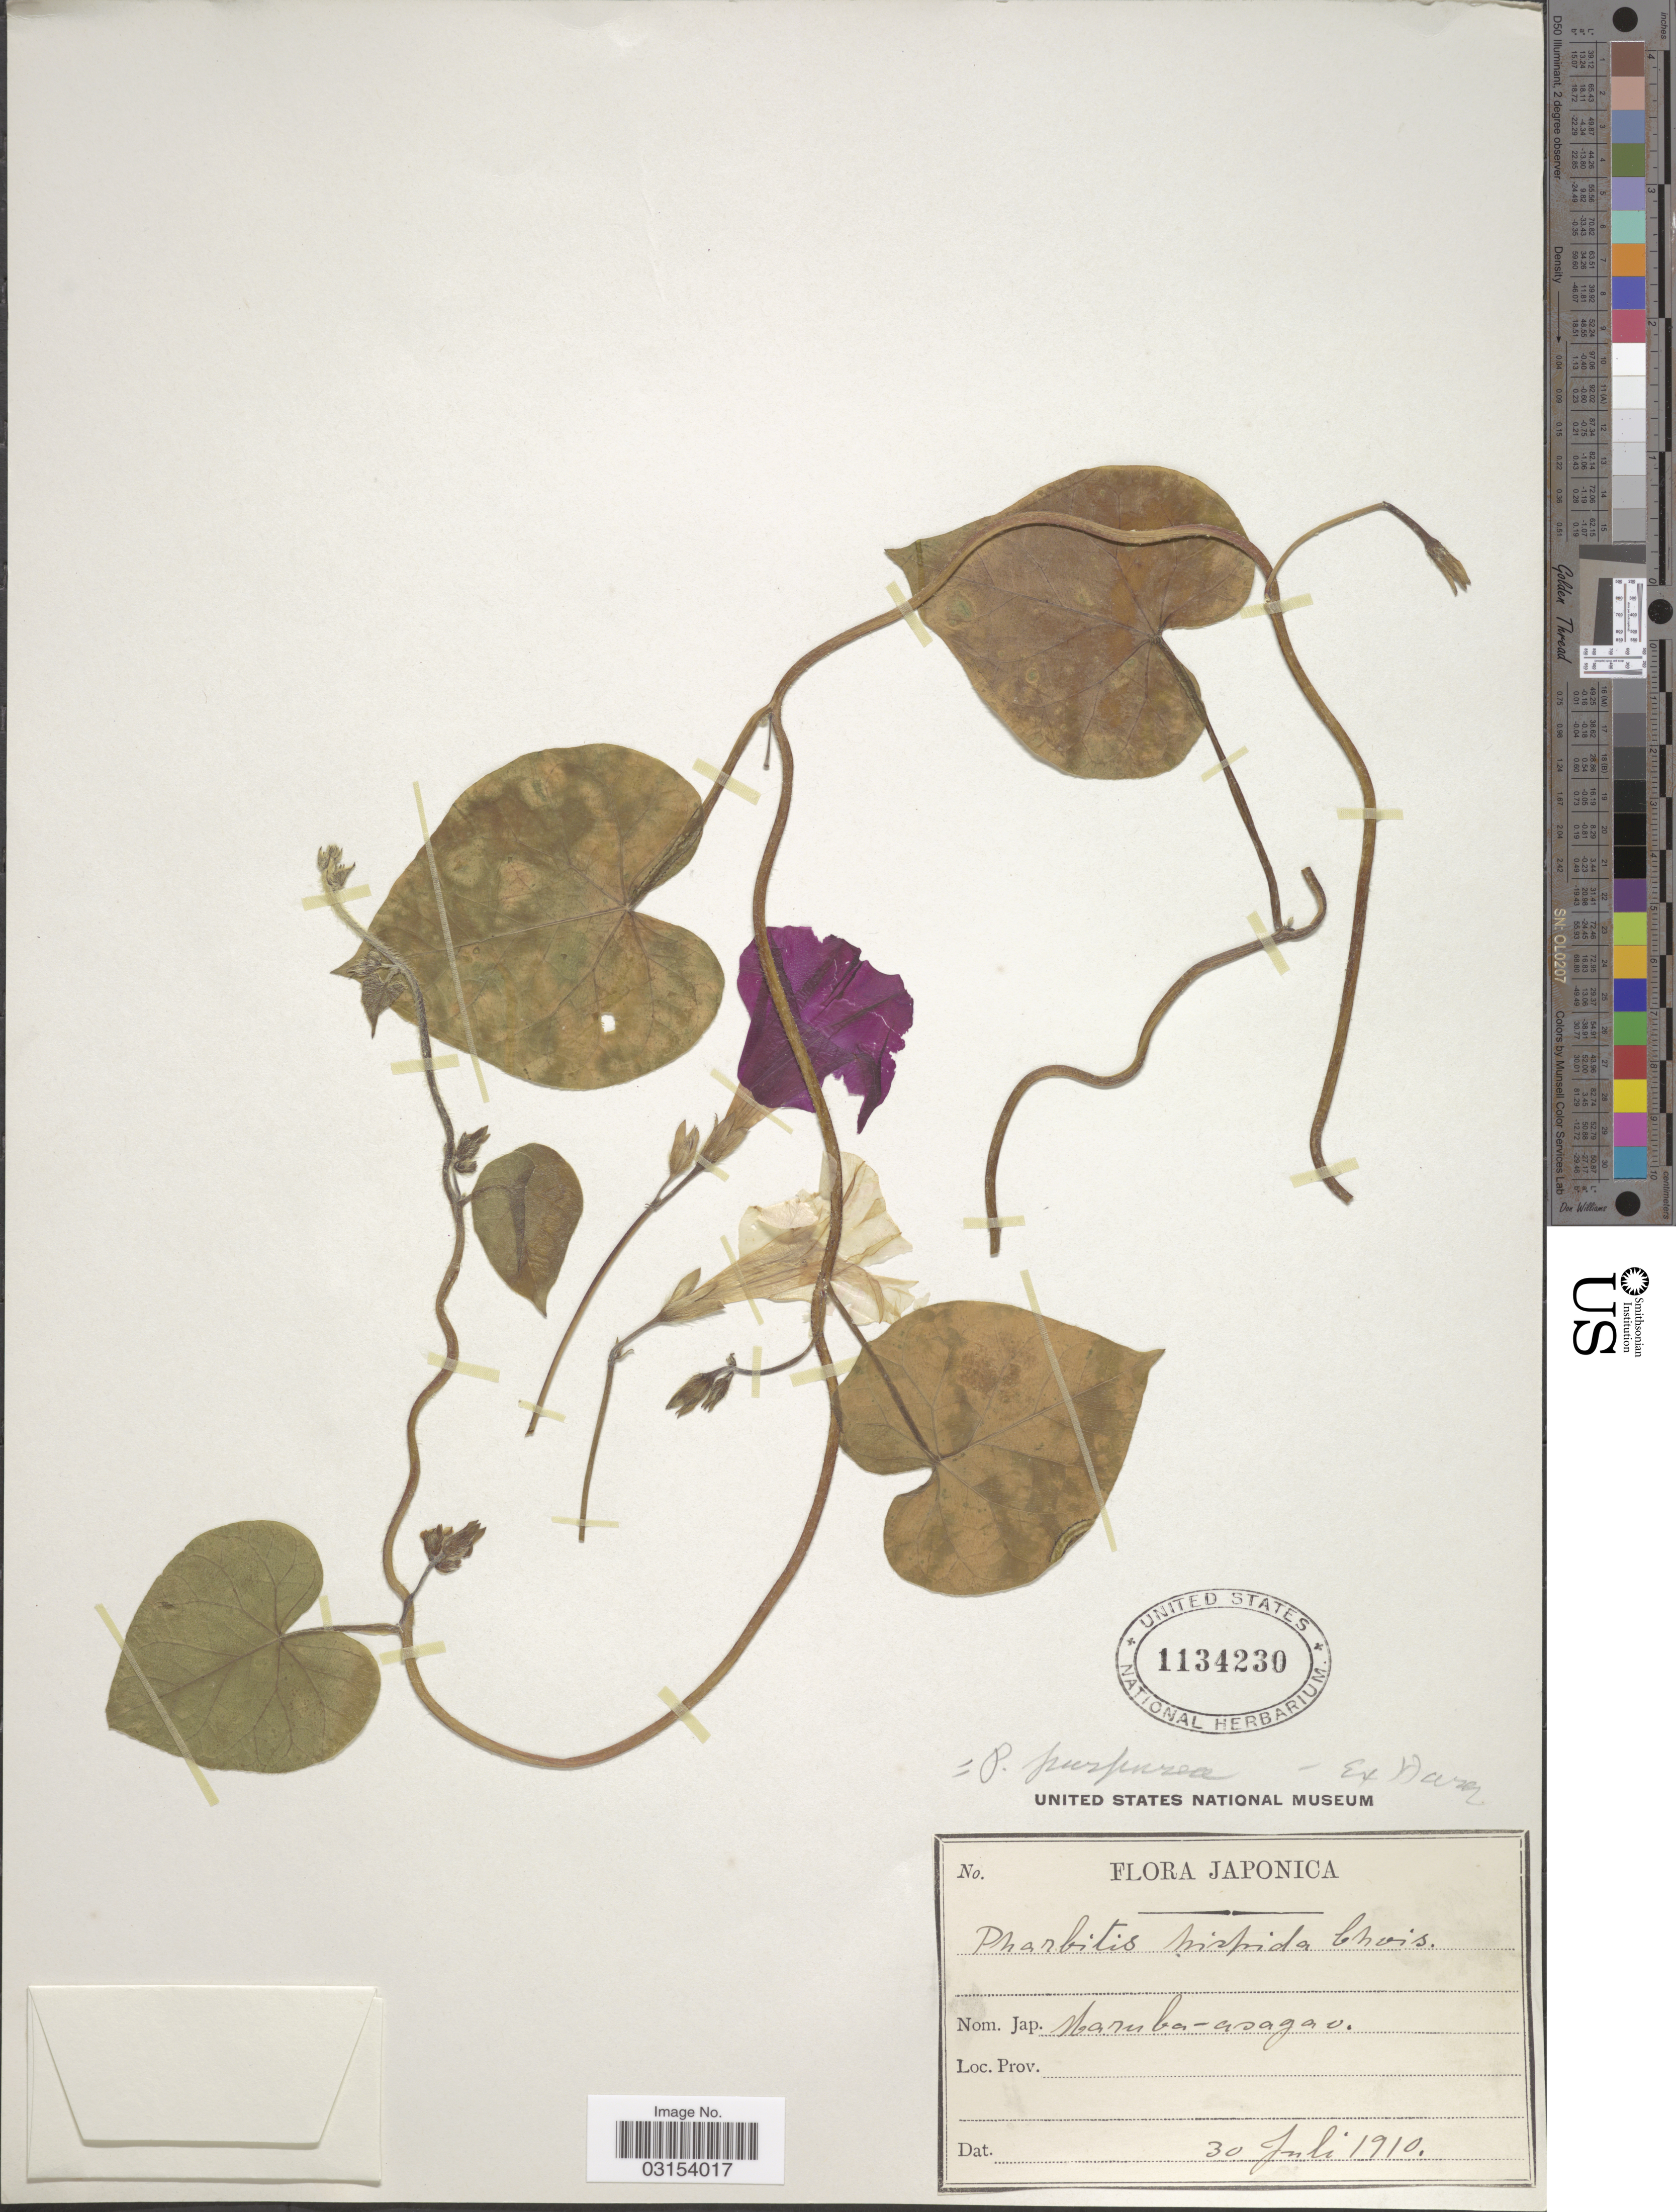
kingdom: Plantae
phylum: Tracheophyta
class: Magnoliopsida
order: Solanales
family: Convolvulaceae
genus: Ipomoea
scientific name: Ipomoea purpurea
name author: (L.) Roth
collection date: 1910-07-30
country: Japan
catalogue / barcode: US 1134230